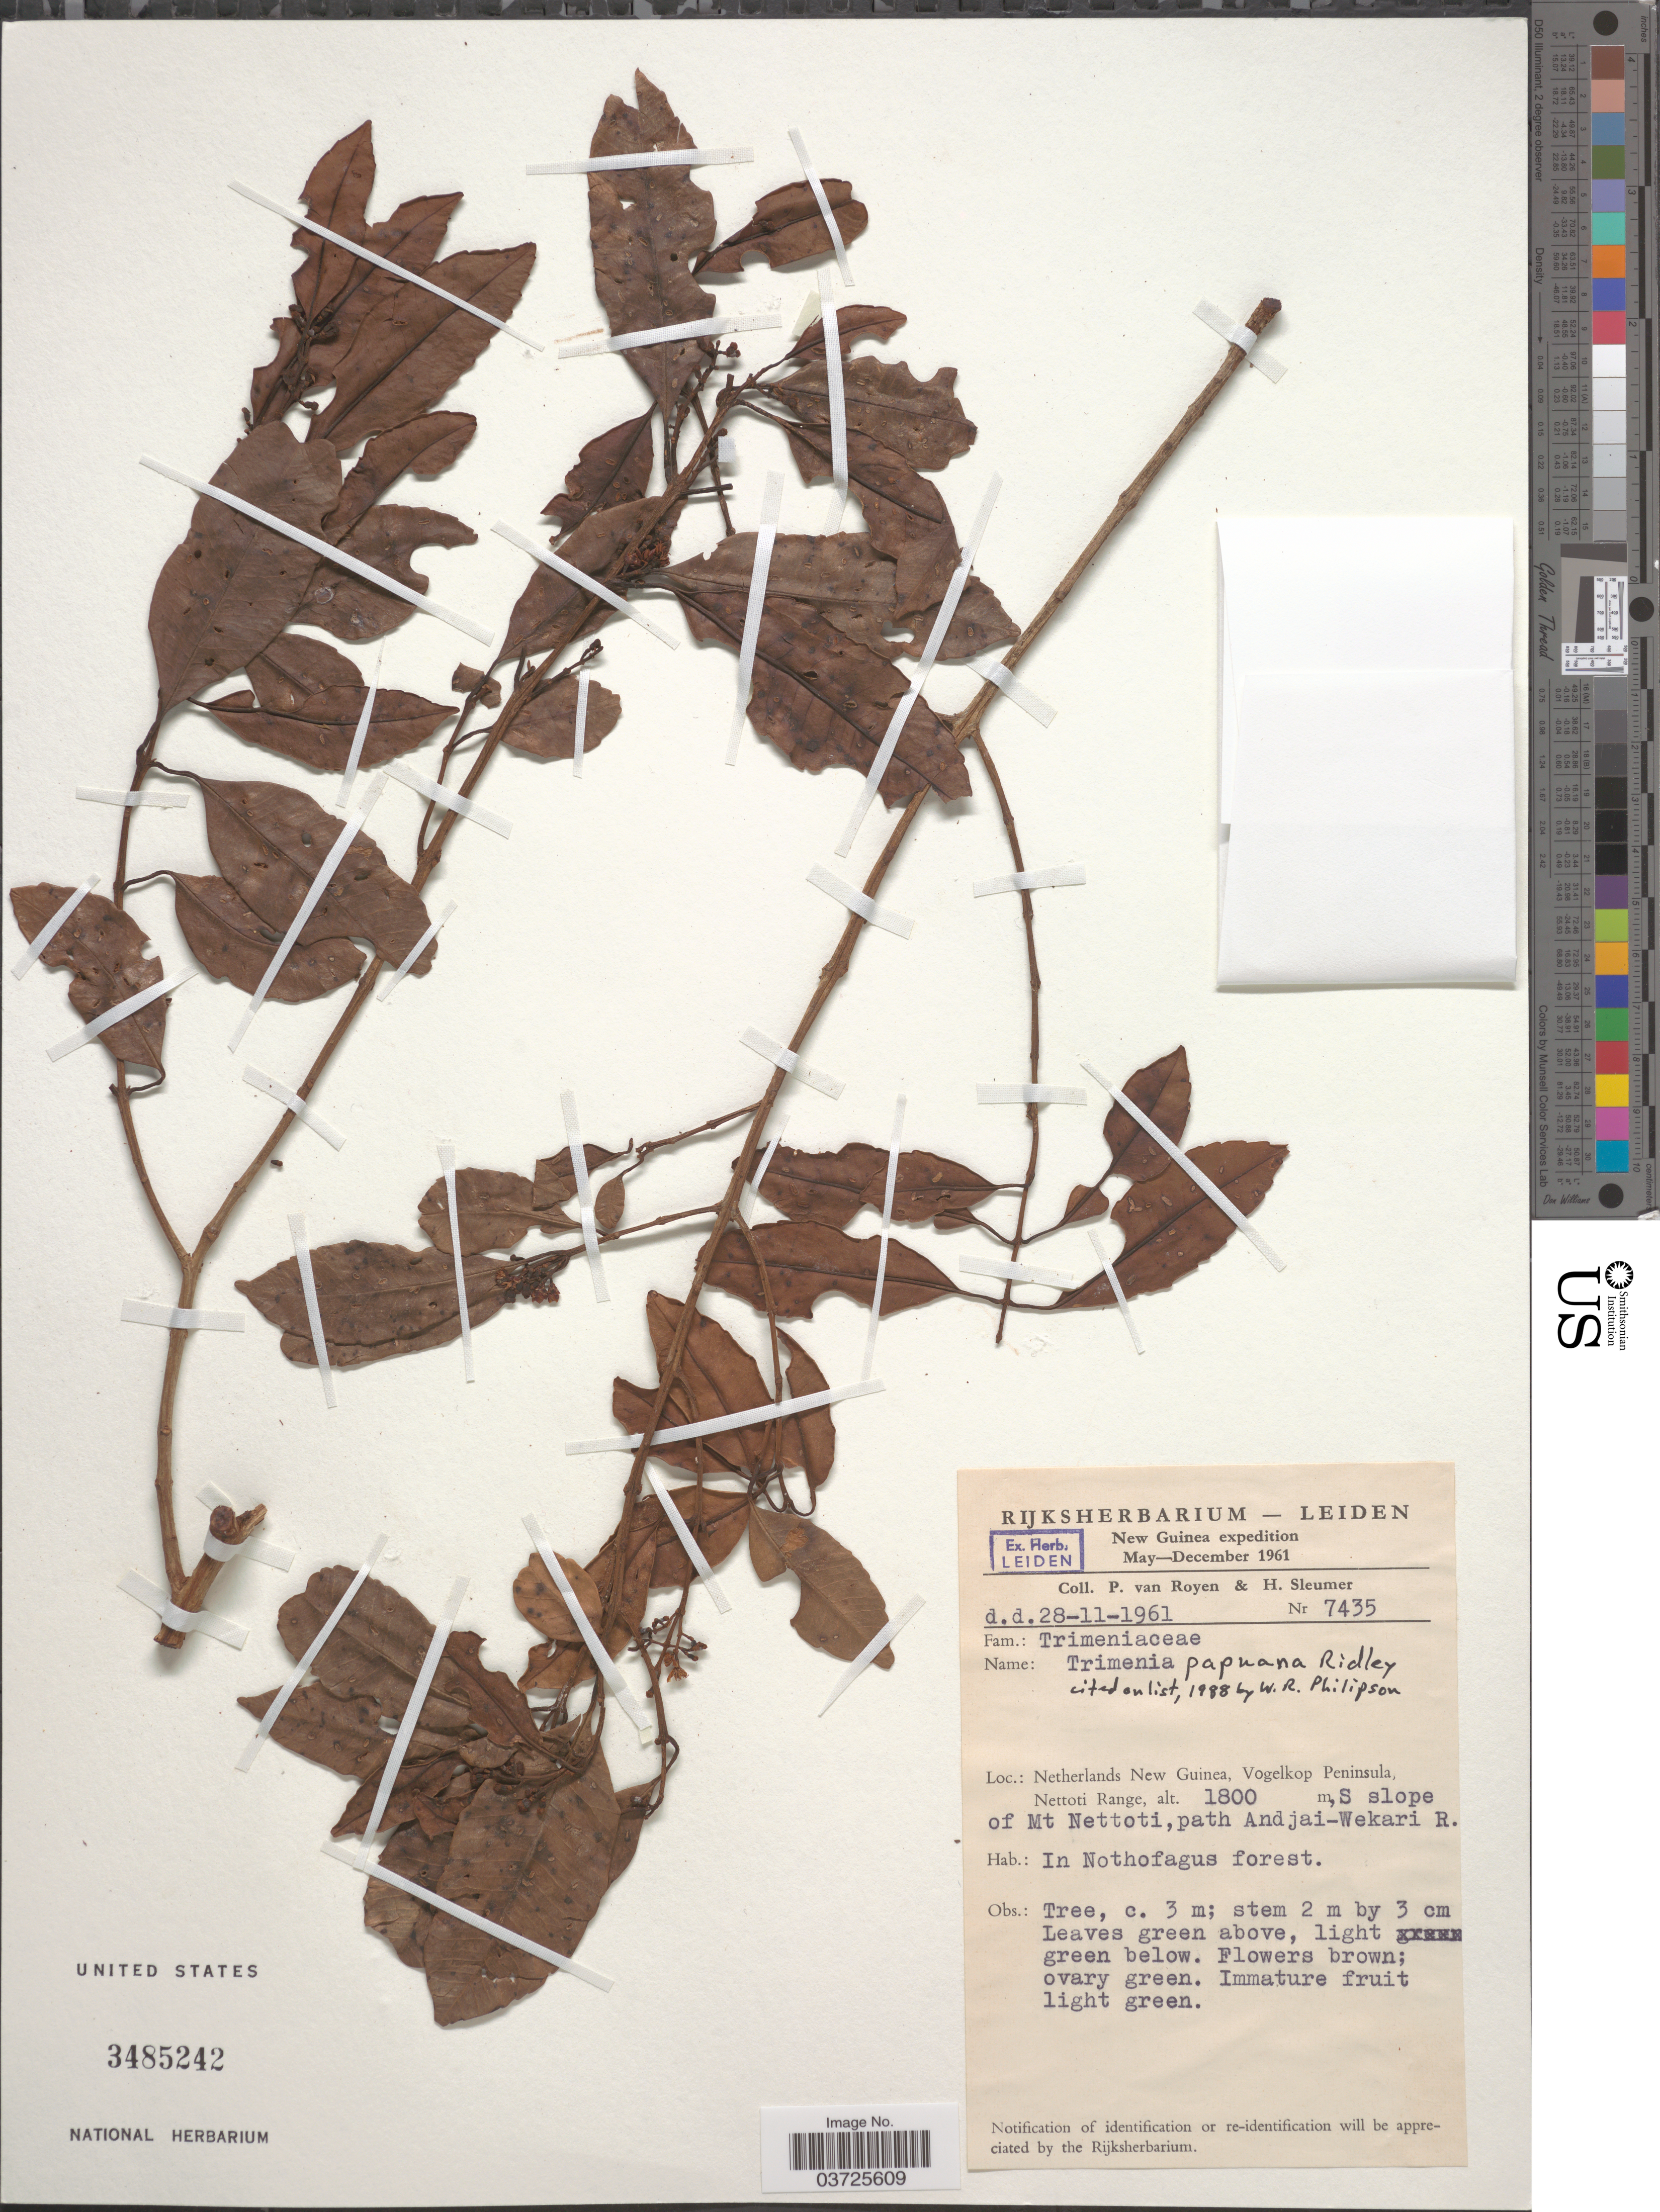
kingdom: Plantae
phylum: Tracheophyta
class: Magnoliopsida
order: Austrobaileyales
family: Trimeniaceae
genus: Trimenia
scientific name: Trimenia papuana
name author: Ridl.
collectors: P. van Royen & H. O. Sleumer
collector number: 7435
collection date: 1961-11-28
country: Indonesia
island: New Guinea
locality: Netherlands New Guinea, Vogelkop Peninsula, Nettoti Range, S slope of Mt Nettoti, path Andjai-Wekari R.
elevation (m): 1800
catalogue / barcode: US 3485242